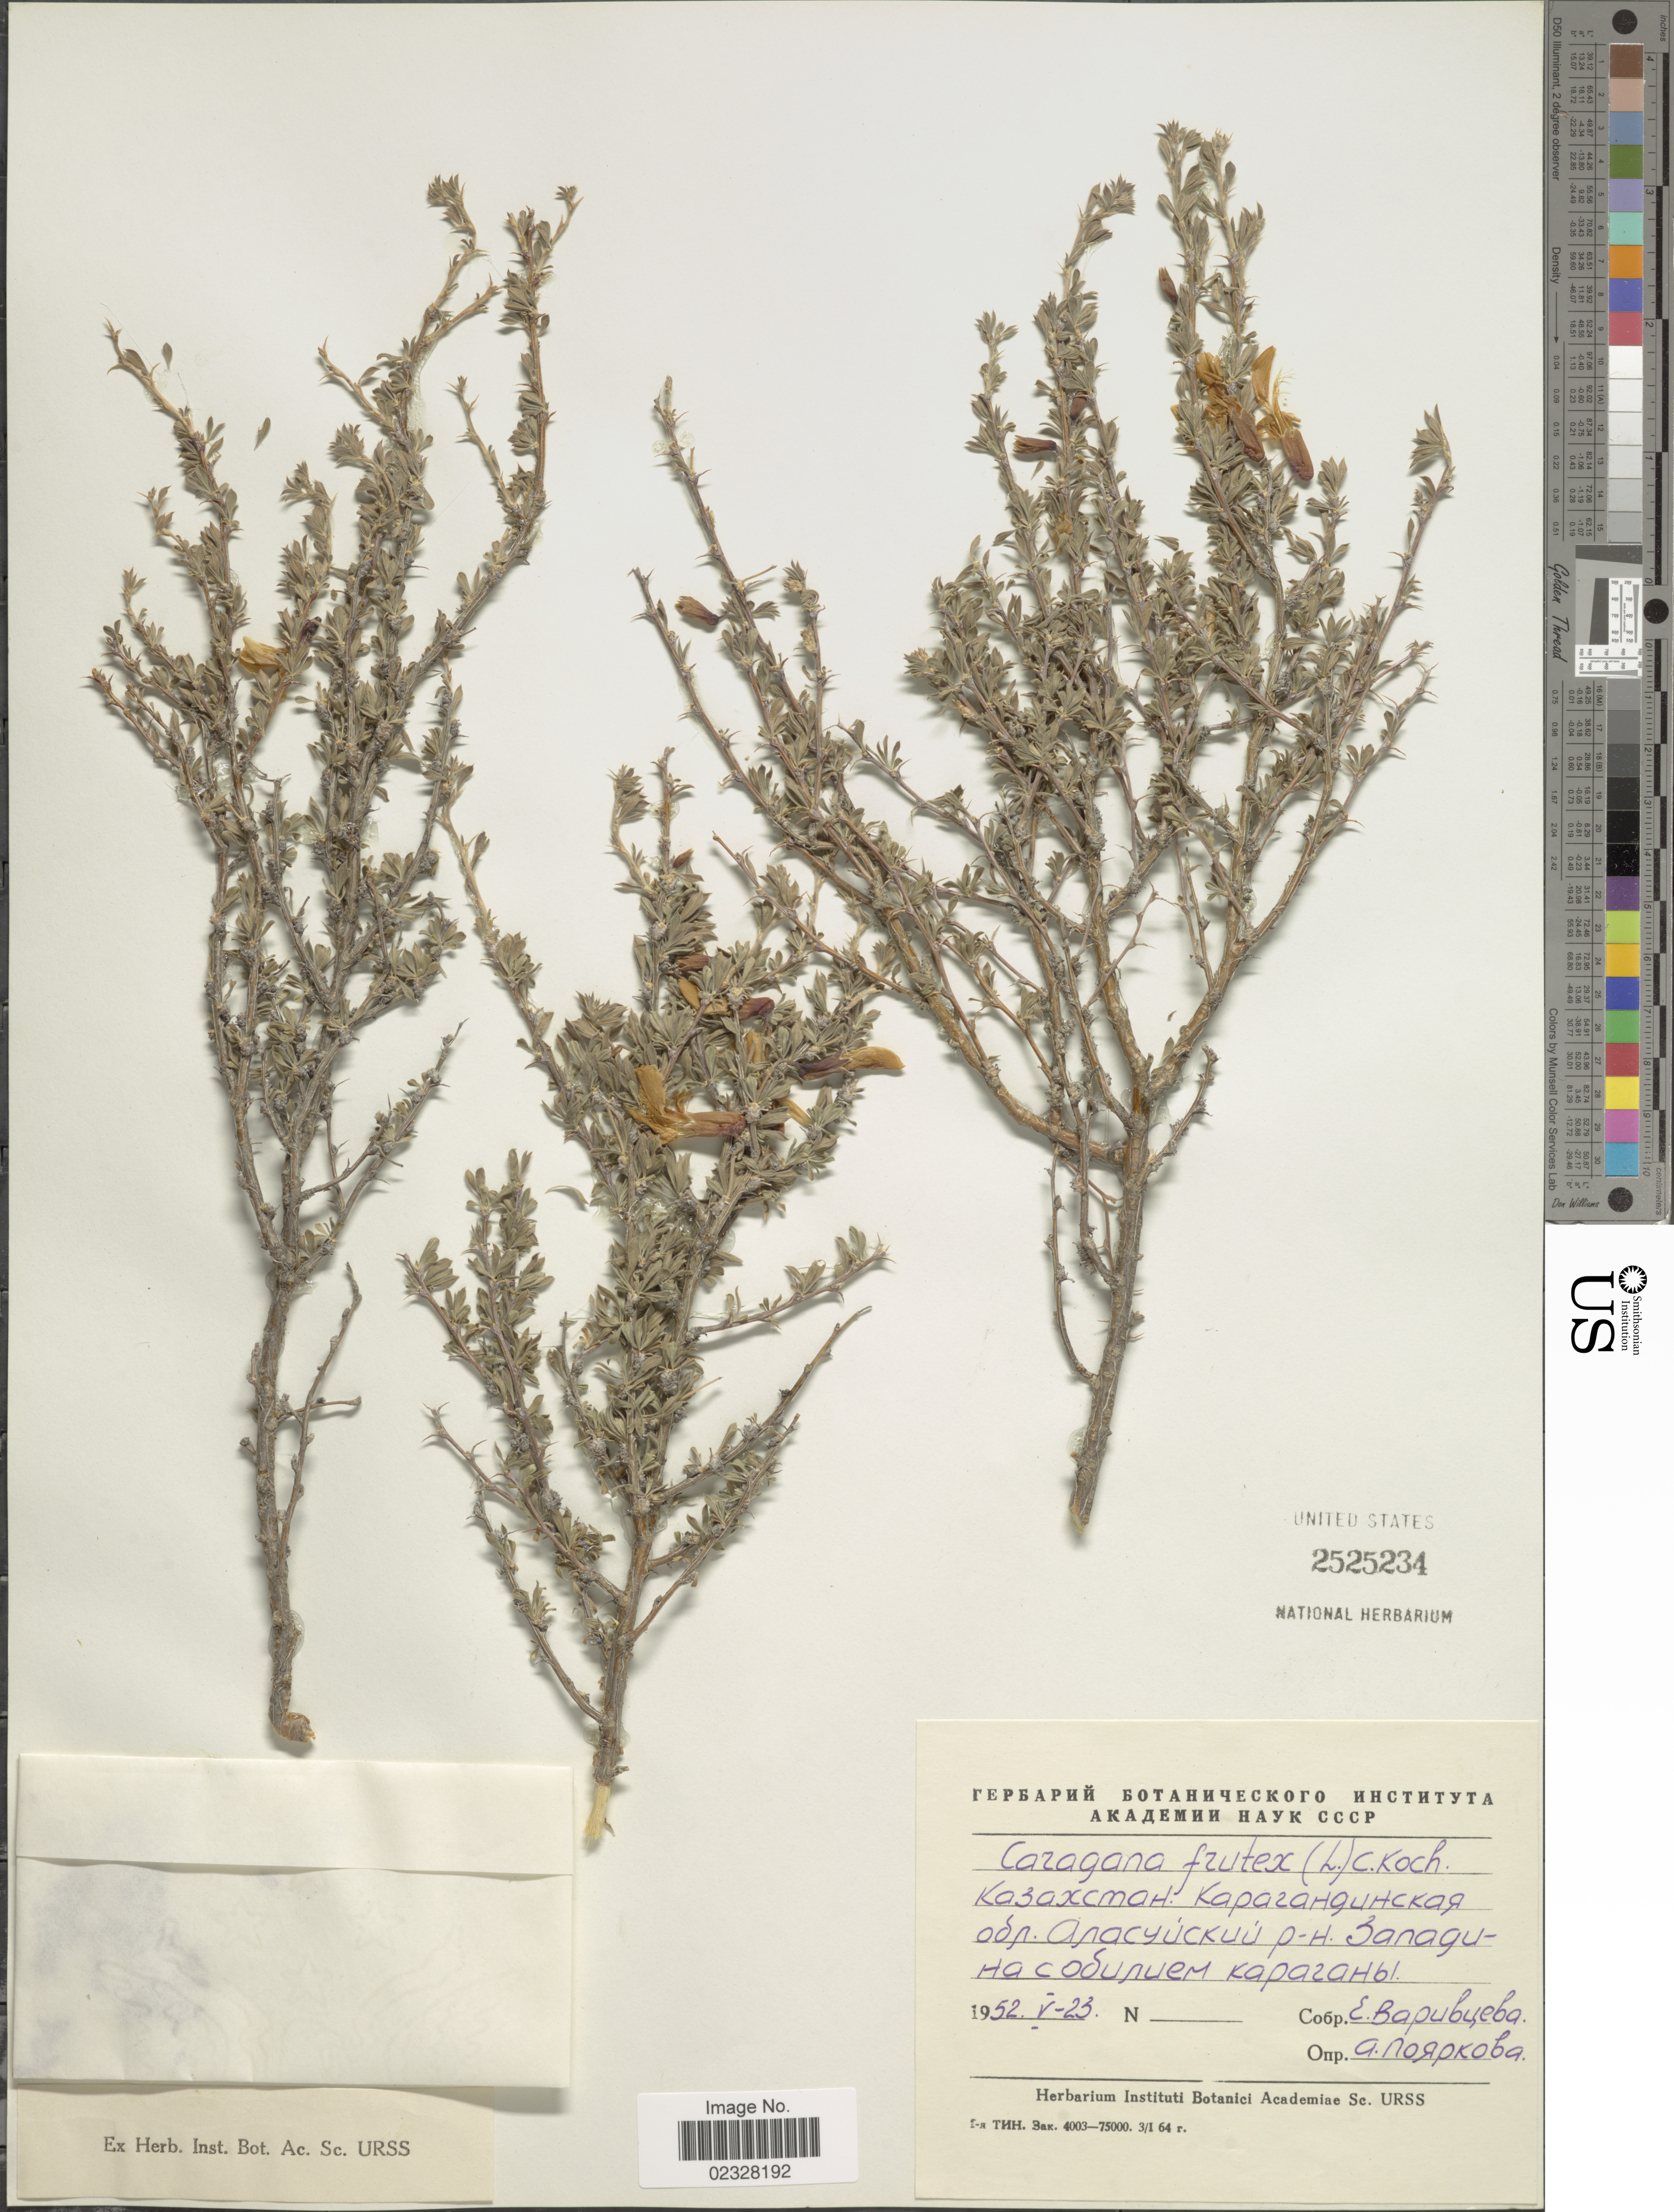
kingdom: Plantae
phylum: Tracheophyta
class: Magnoliopsida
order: Fabales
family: Fabaceae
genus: Caragana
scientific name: Caragana frutex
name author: (L.) K. Koch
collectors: E. Varivtseva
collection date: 1952-05-23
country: Kazakhstan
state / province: Qaraghandy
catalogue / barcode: US 2525234